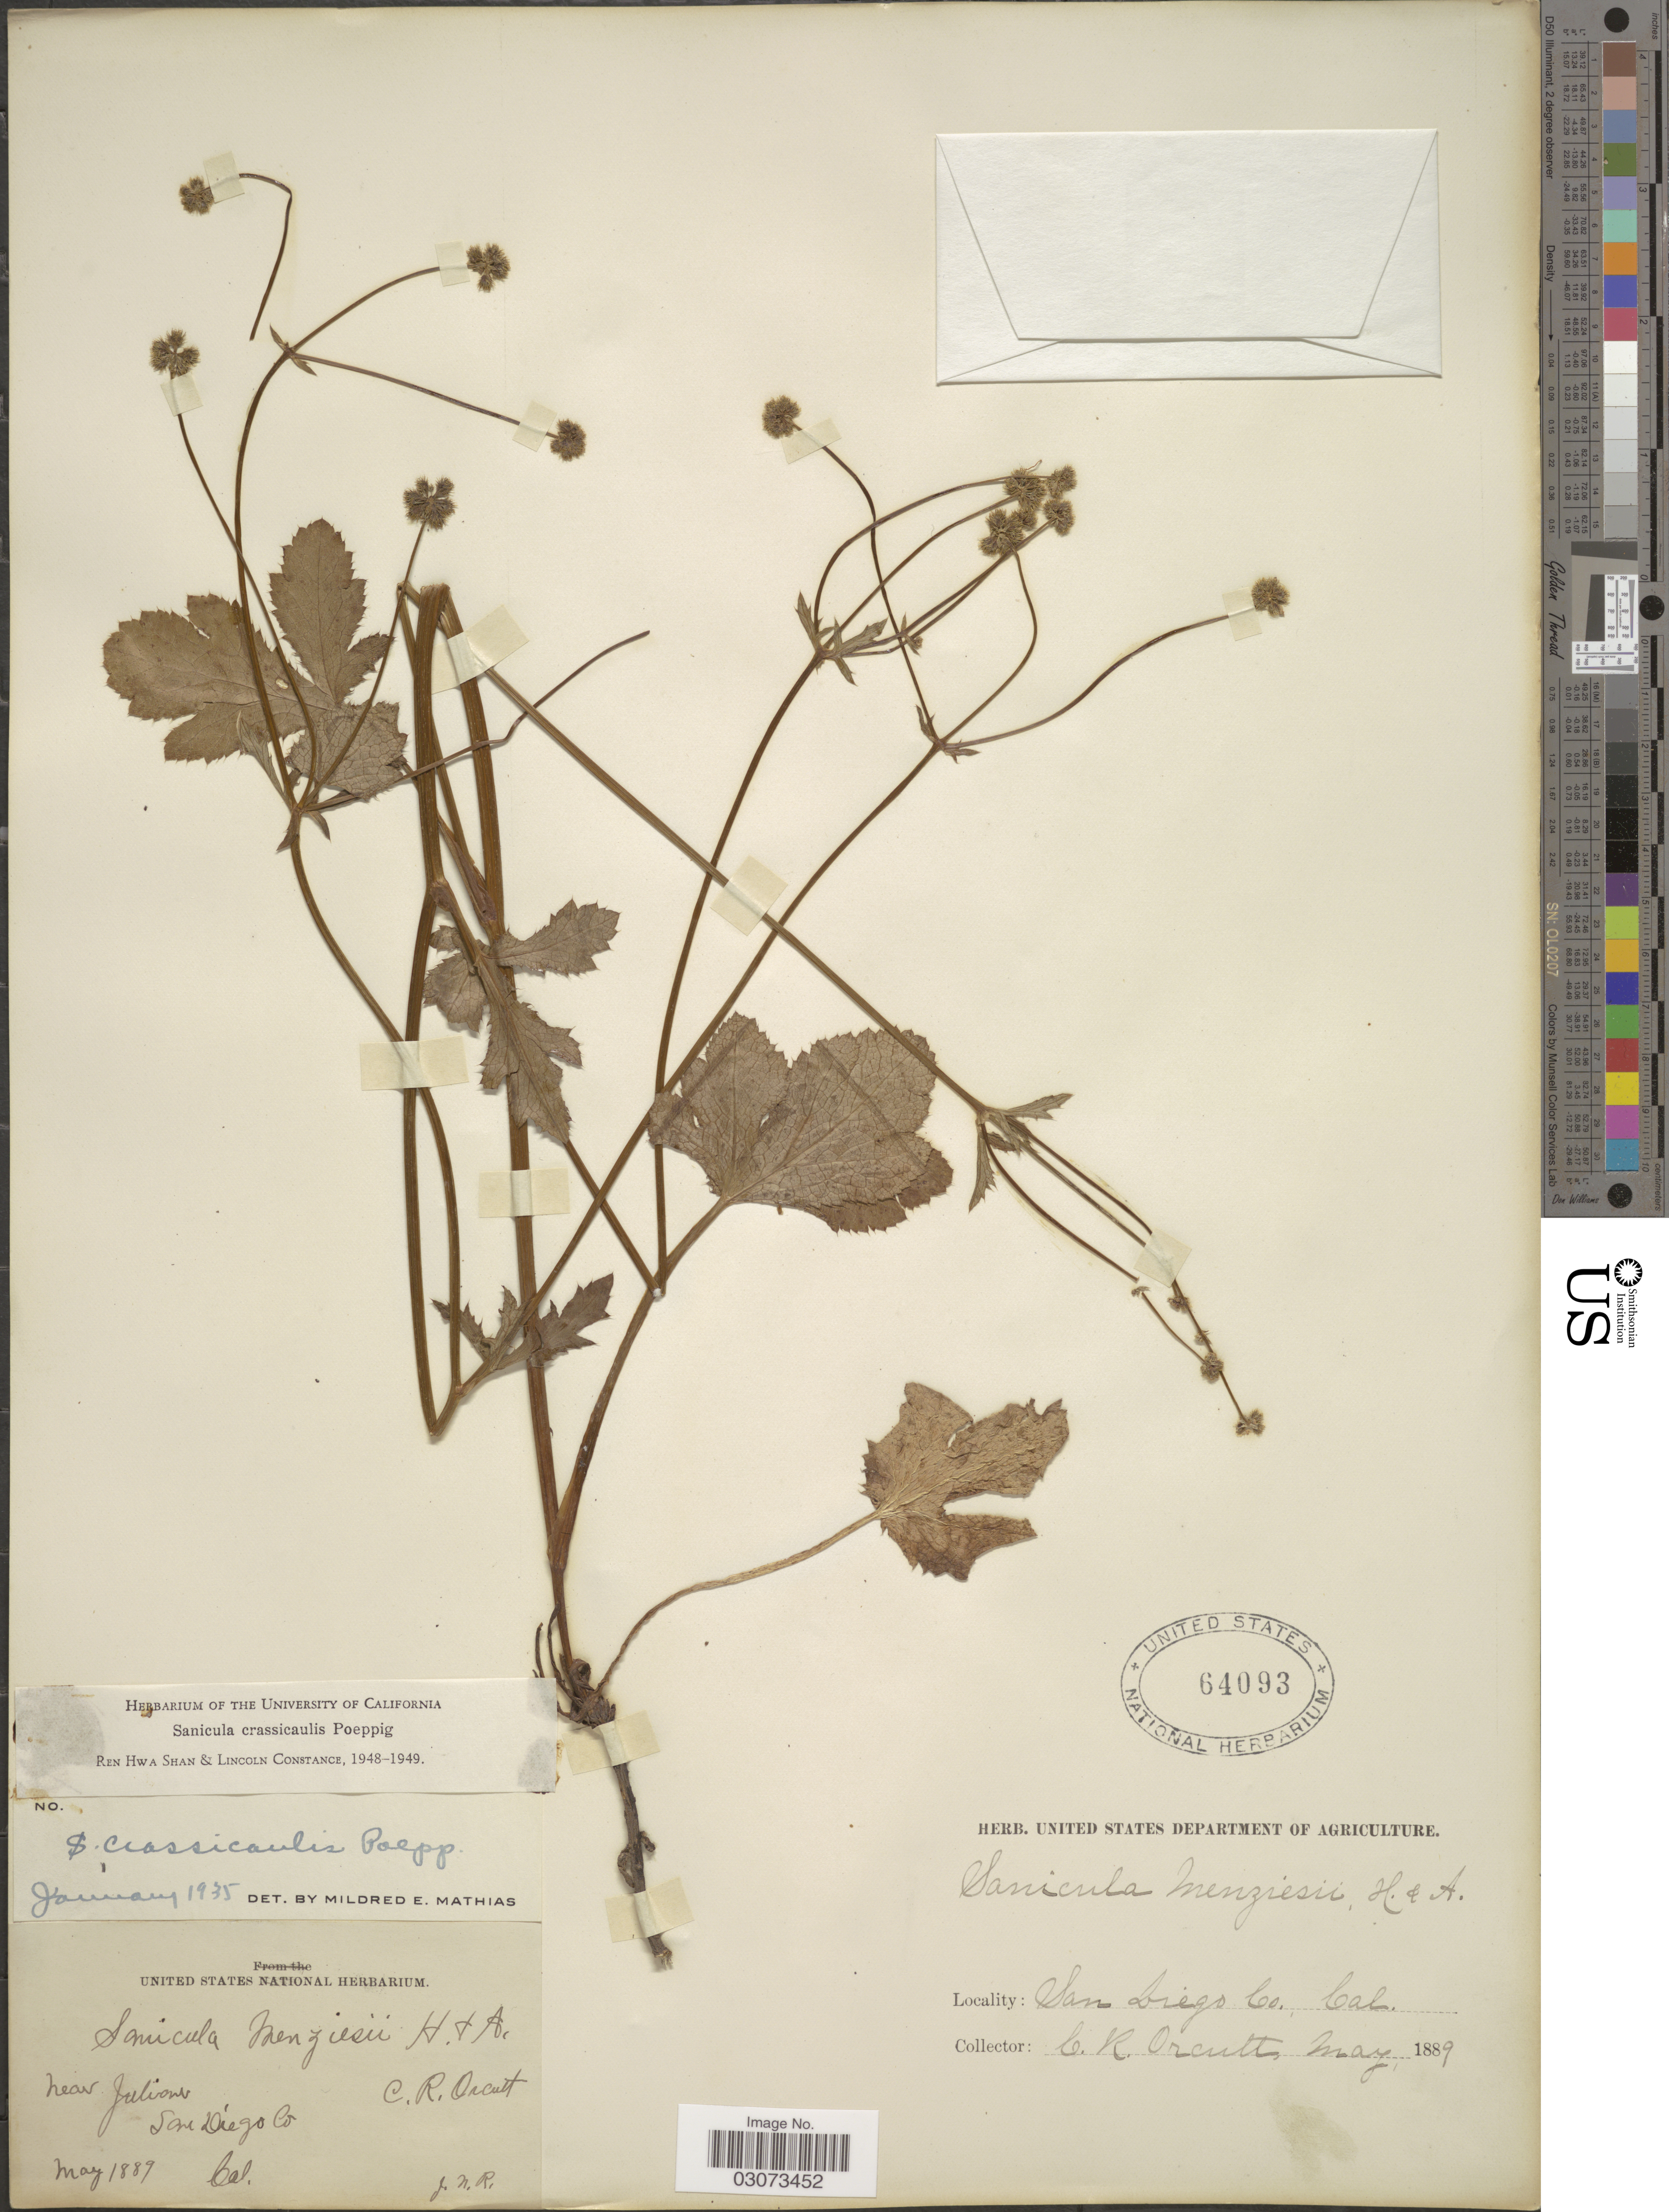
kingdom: Plantae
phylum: Tracheophyta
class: Magnoliopsida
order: Apiales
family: Apiaceae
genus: Sanicula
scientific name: Sanicula crassicaulis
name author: Poepp. ex DC.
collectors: C. R. Orcutt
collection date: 1889-05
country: United States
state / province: California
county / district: San Diego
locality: Near Julian, San Diego Co.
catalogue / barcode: US 64093